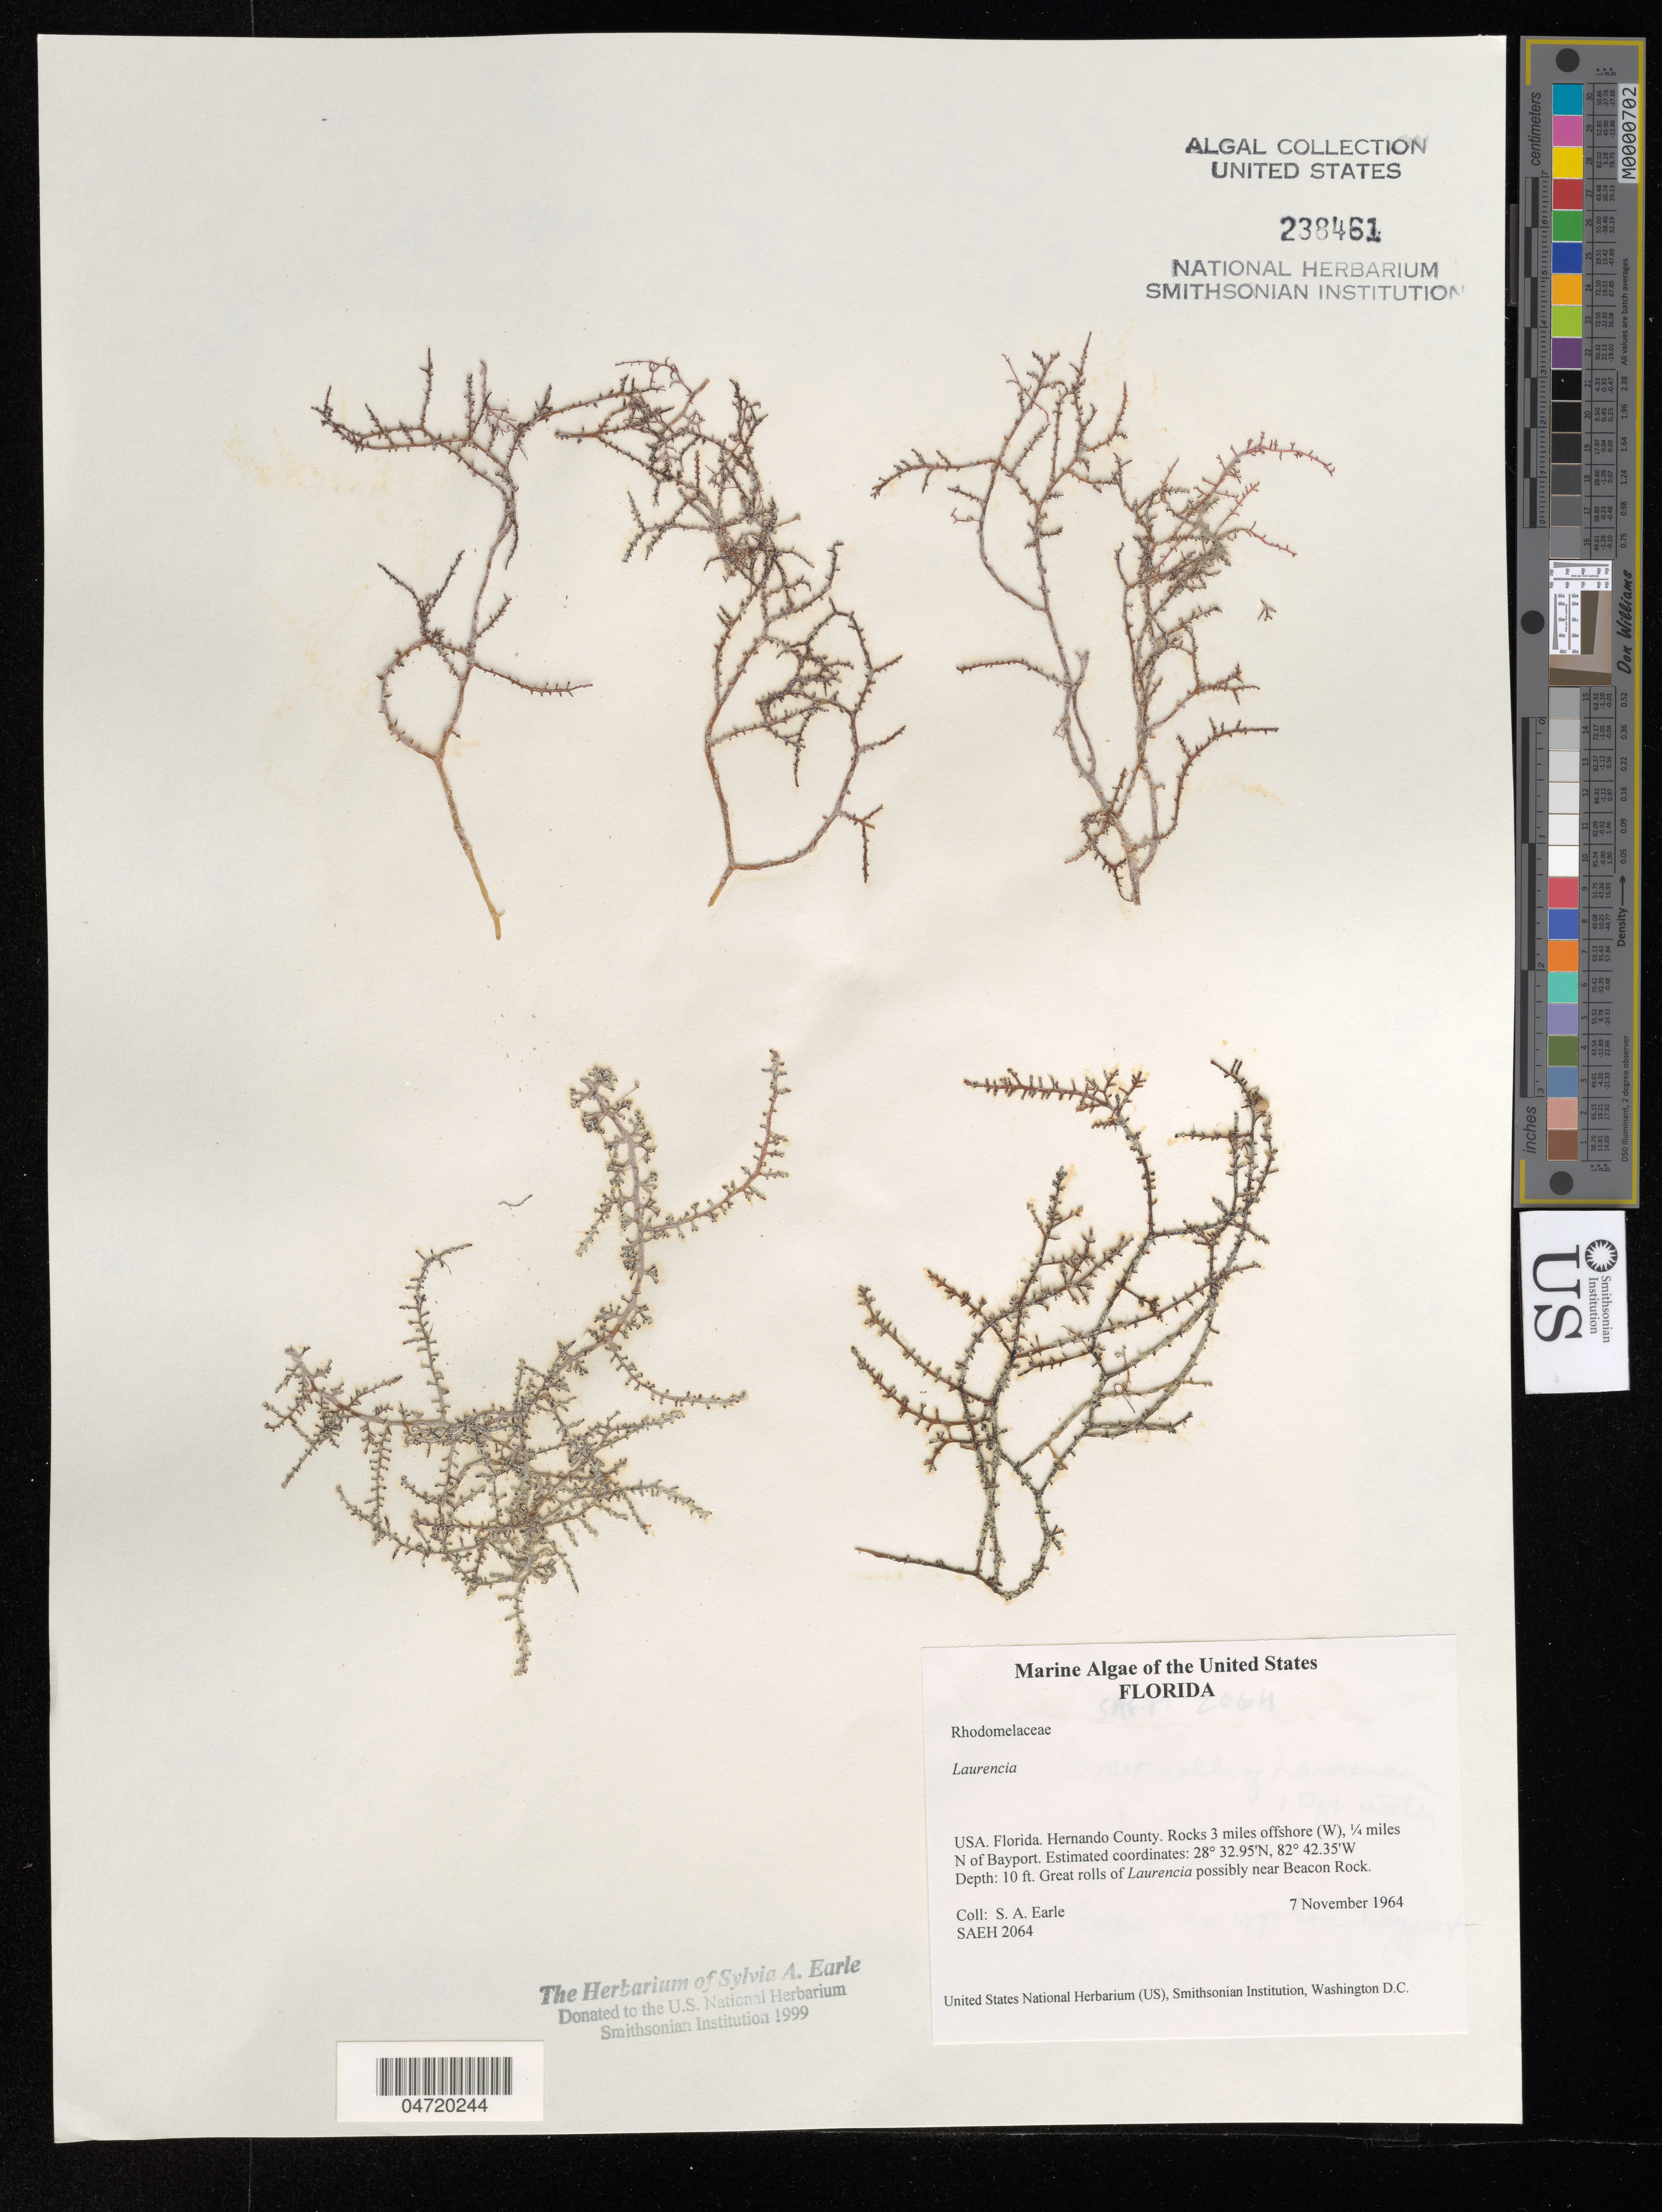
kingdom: Plantae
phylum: Rhodophyta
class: Florideophyceae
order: Ceramiales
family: Rhodomelaceae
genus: Laurencia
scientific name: Laurencia sp.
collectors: S. A. Earle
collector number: SAEH2064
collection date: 1964-11-07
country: United States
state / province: Florida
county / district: Hernando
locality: Hernando County. Rocks 3 miles offshore (W), ¼ miles N of Bayport. Near Beacon Rock.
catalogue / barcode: US 238461